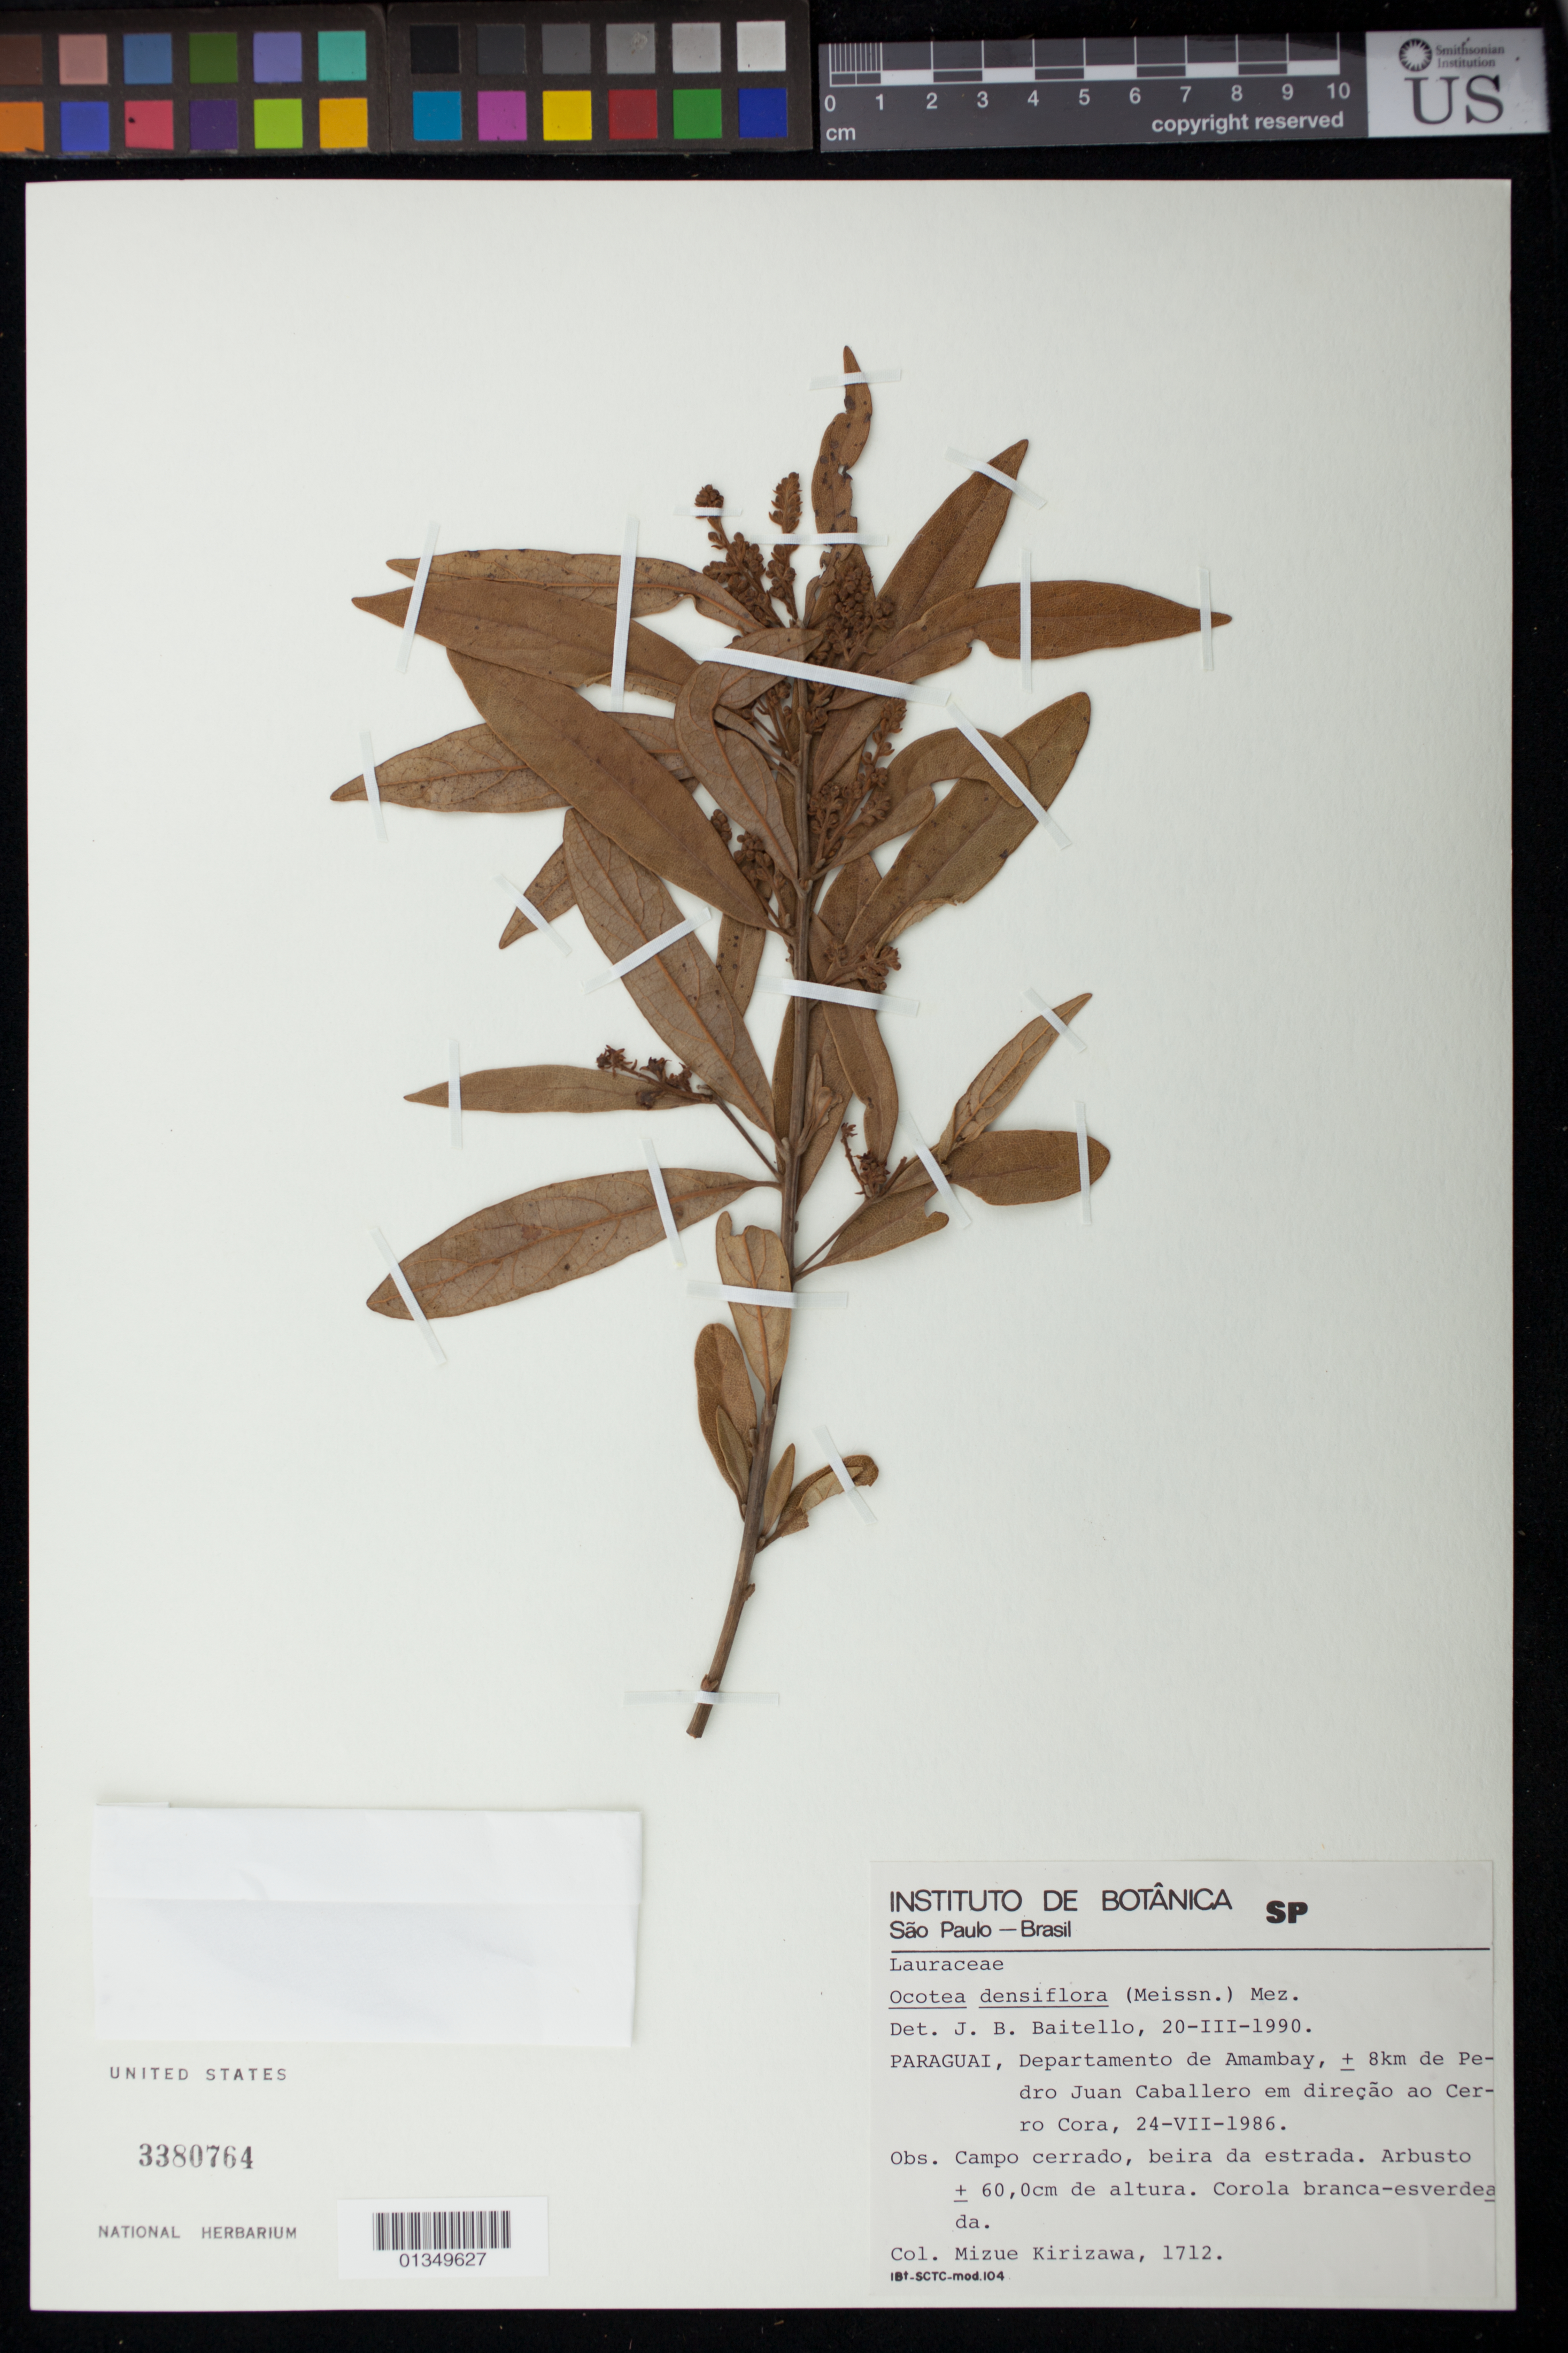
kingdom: Plantae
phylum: Tracheophyta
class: Magnoliopsida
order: Laurales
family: Lauraceae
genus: Ocotea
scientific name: Ocotea densiflora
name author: (Meisn.) Mez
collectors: M. Kirizawa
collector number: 1712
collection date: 1986-07-24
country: Paraguay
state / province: Amambay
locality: Departamento de Amambay, ca. 8 km de Pedro Juan Caballero em direção ao Cerro Cora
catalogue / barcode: US 3380764